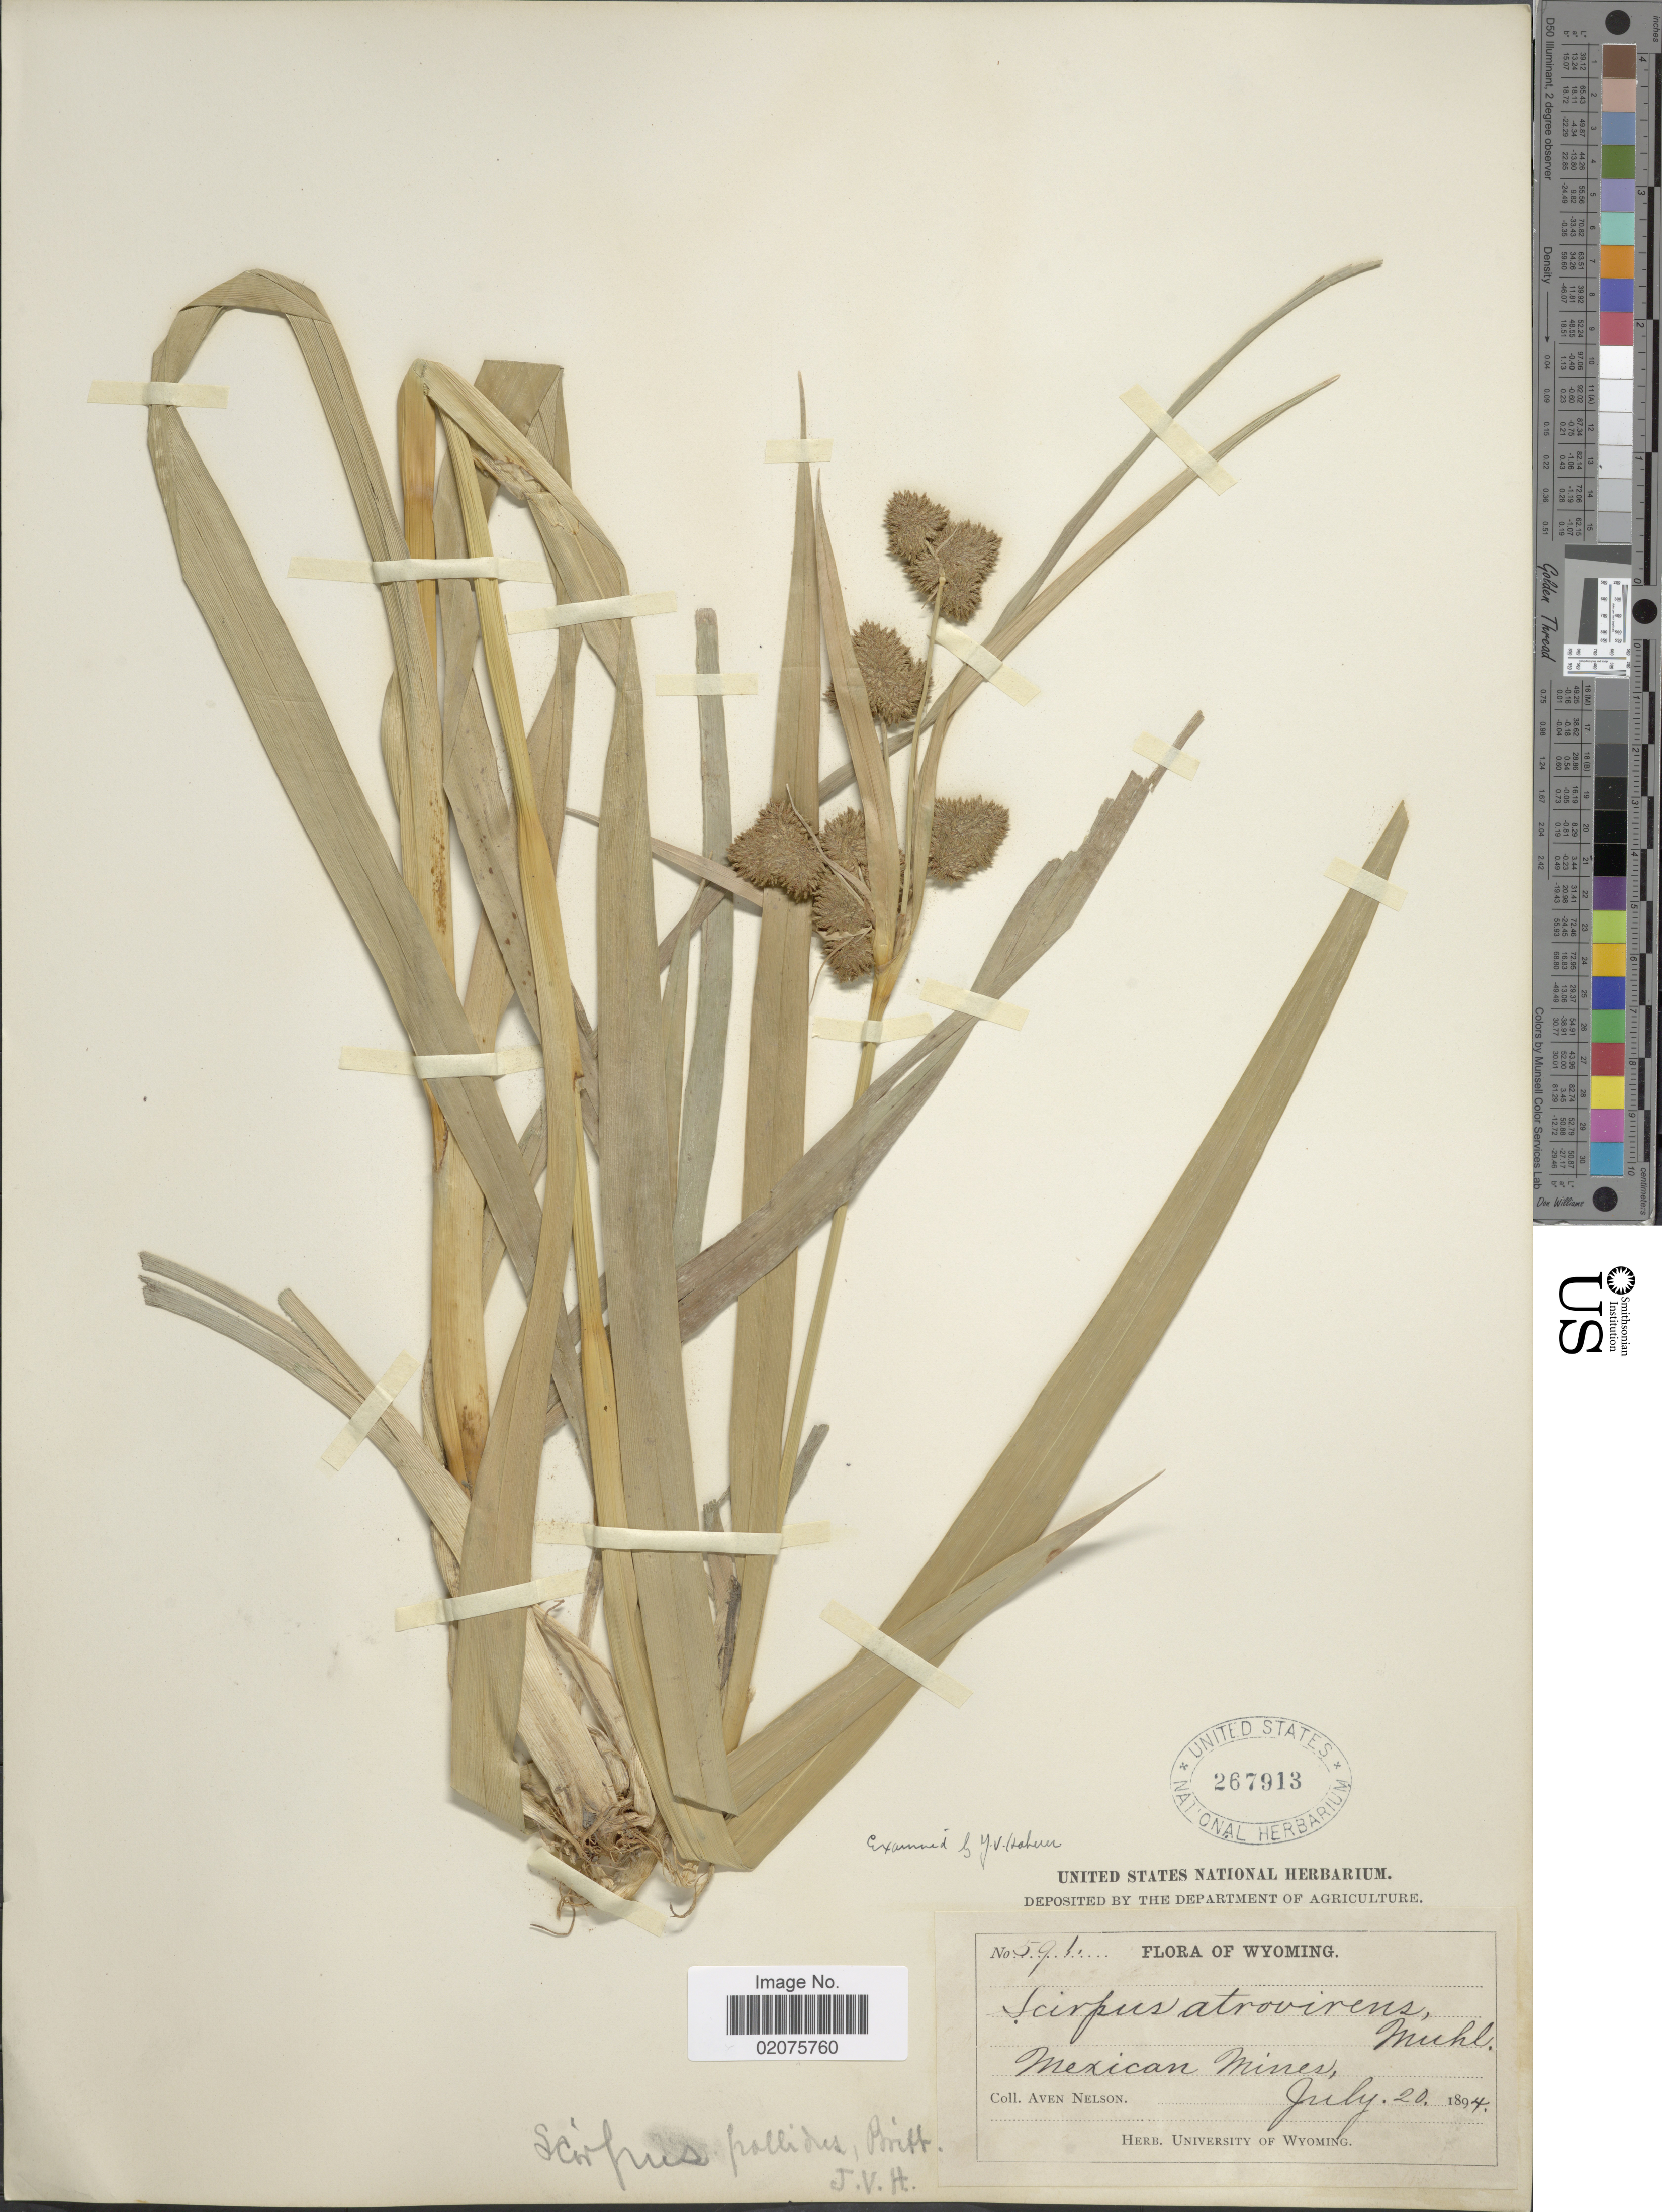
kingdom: Plantae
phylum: Tracheophyta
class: Liliopsida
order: Poales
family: Cyperaceae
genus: Scirpus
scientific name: Scirpus pallidus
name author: (Britton) Fernald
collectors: A. Nelson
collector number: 591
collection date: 1894-07-20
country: United States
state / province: Wyoming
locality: Mexican Mines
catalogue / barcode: US 267913